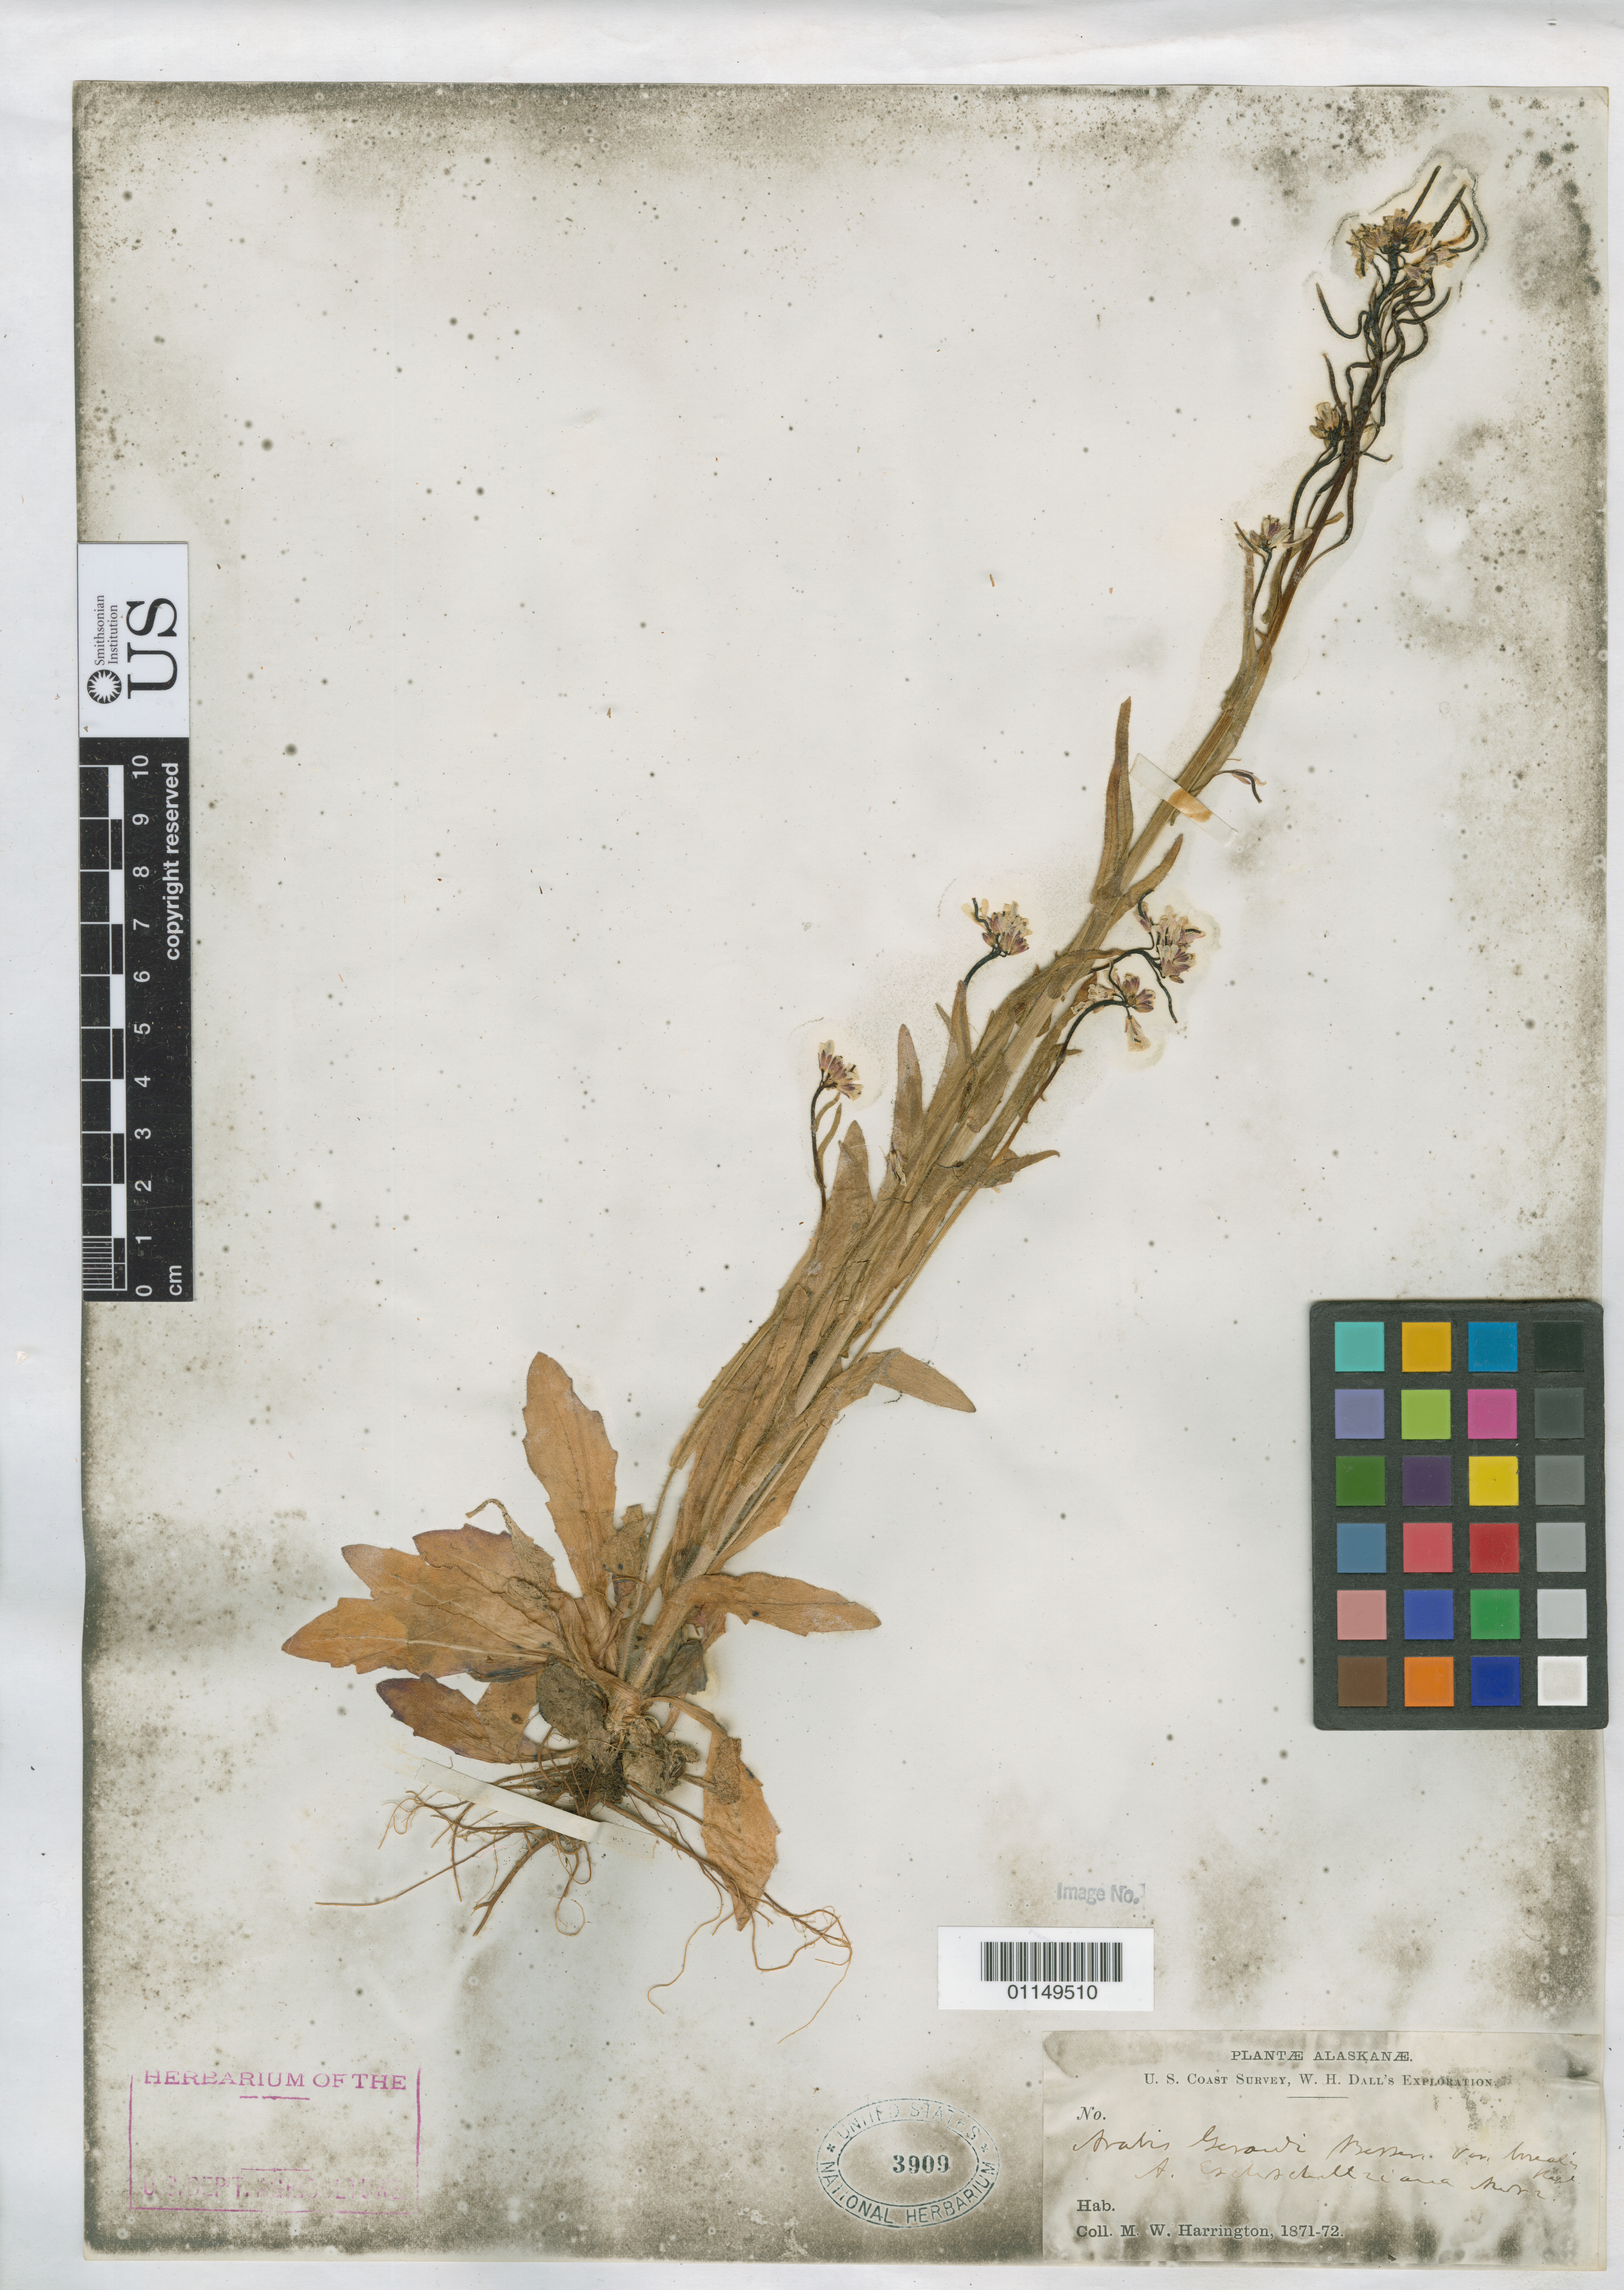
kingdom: Plantae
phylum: Tracheophyta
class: Magnoliopsida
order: Brassicales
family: Brassicaceae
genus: Arabis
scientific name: Arabis hirsuta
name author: (L.) Scop.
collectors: M. W. Harrington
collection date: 1871/1872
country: United States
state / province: Alaska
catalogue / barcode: US 3909